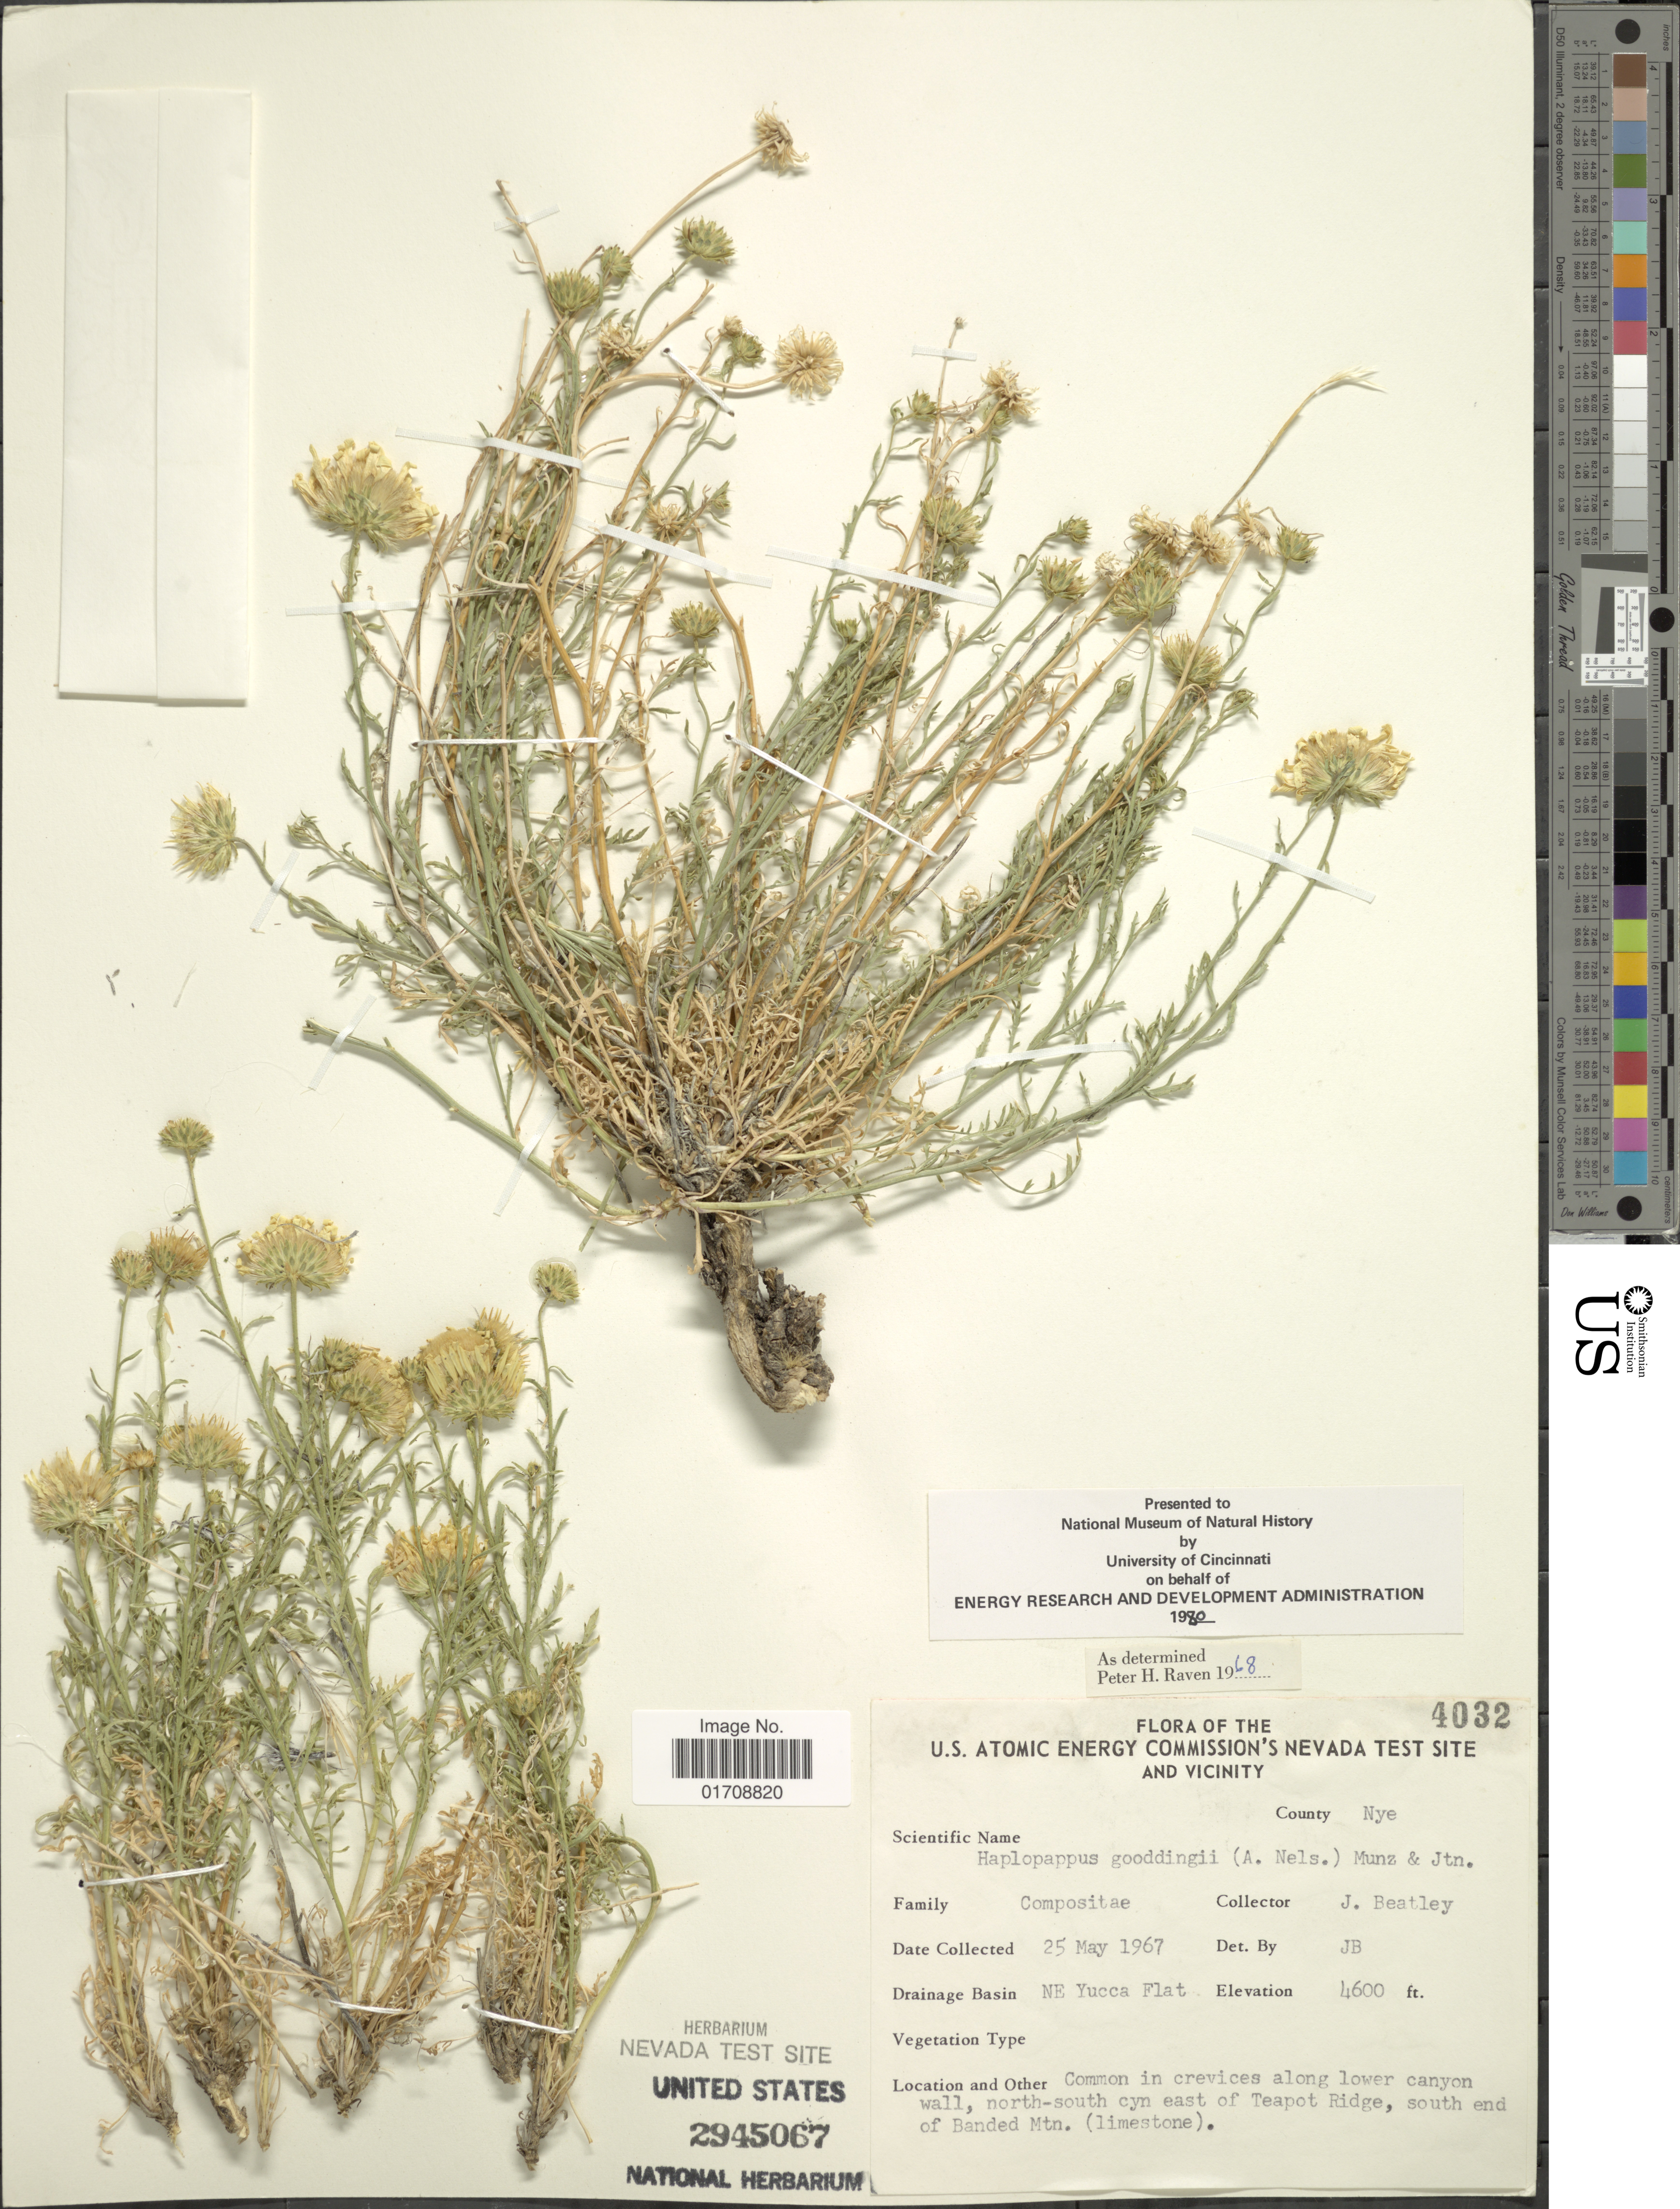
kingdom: Plantae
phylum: Tracheophyta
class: Magnoliopsida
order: Asterales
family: Asteraceae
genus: Xanthisma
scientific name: Xanthisma spinulosum var. gooddingii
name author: (A. Nelson) D. R. Morgan & R.L. Hartm.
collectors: J. C. Beatley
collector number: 4032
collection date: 1967-05-25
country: United States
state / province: Nevada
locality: U. S. Atomic Energy Commission's Nevada Test Site and Vicinity, County Nye, NE Yucca Flat, north-south cyn east of Teapot Ridge, south end of Banded Mtn.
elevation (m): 1402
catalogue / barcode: US 2945067